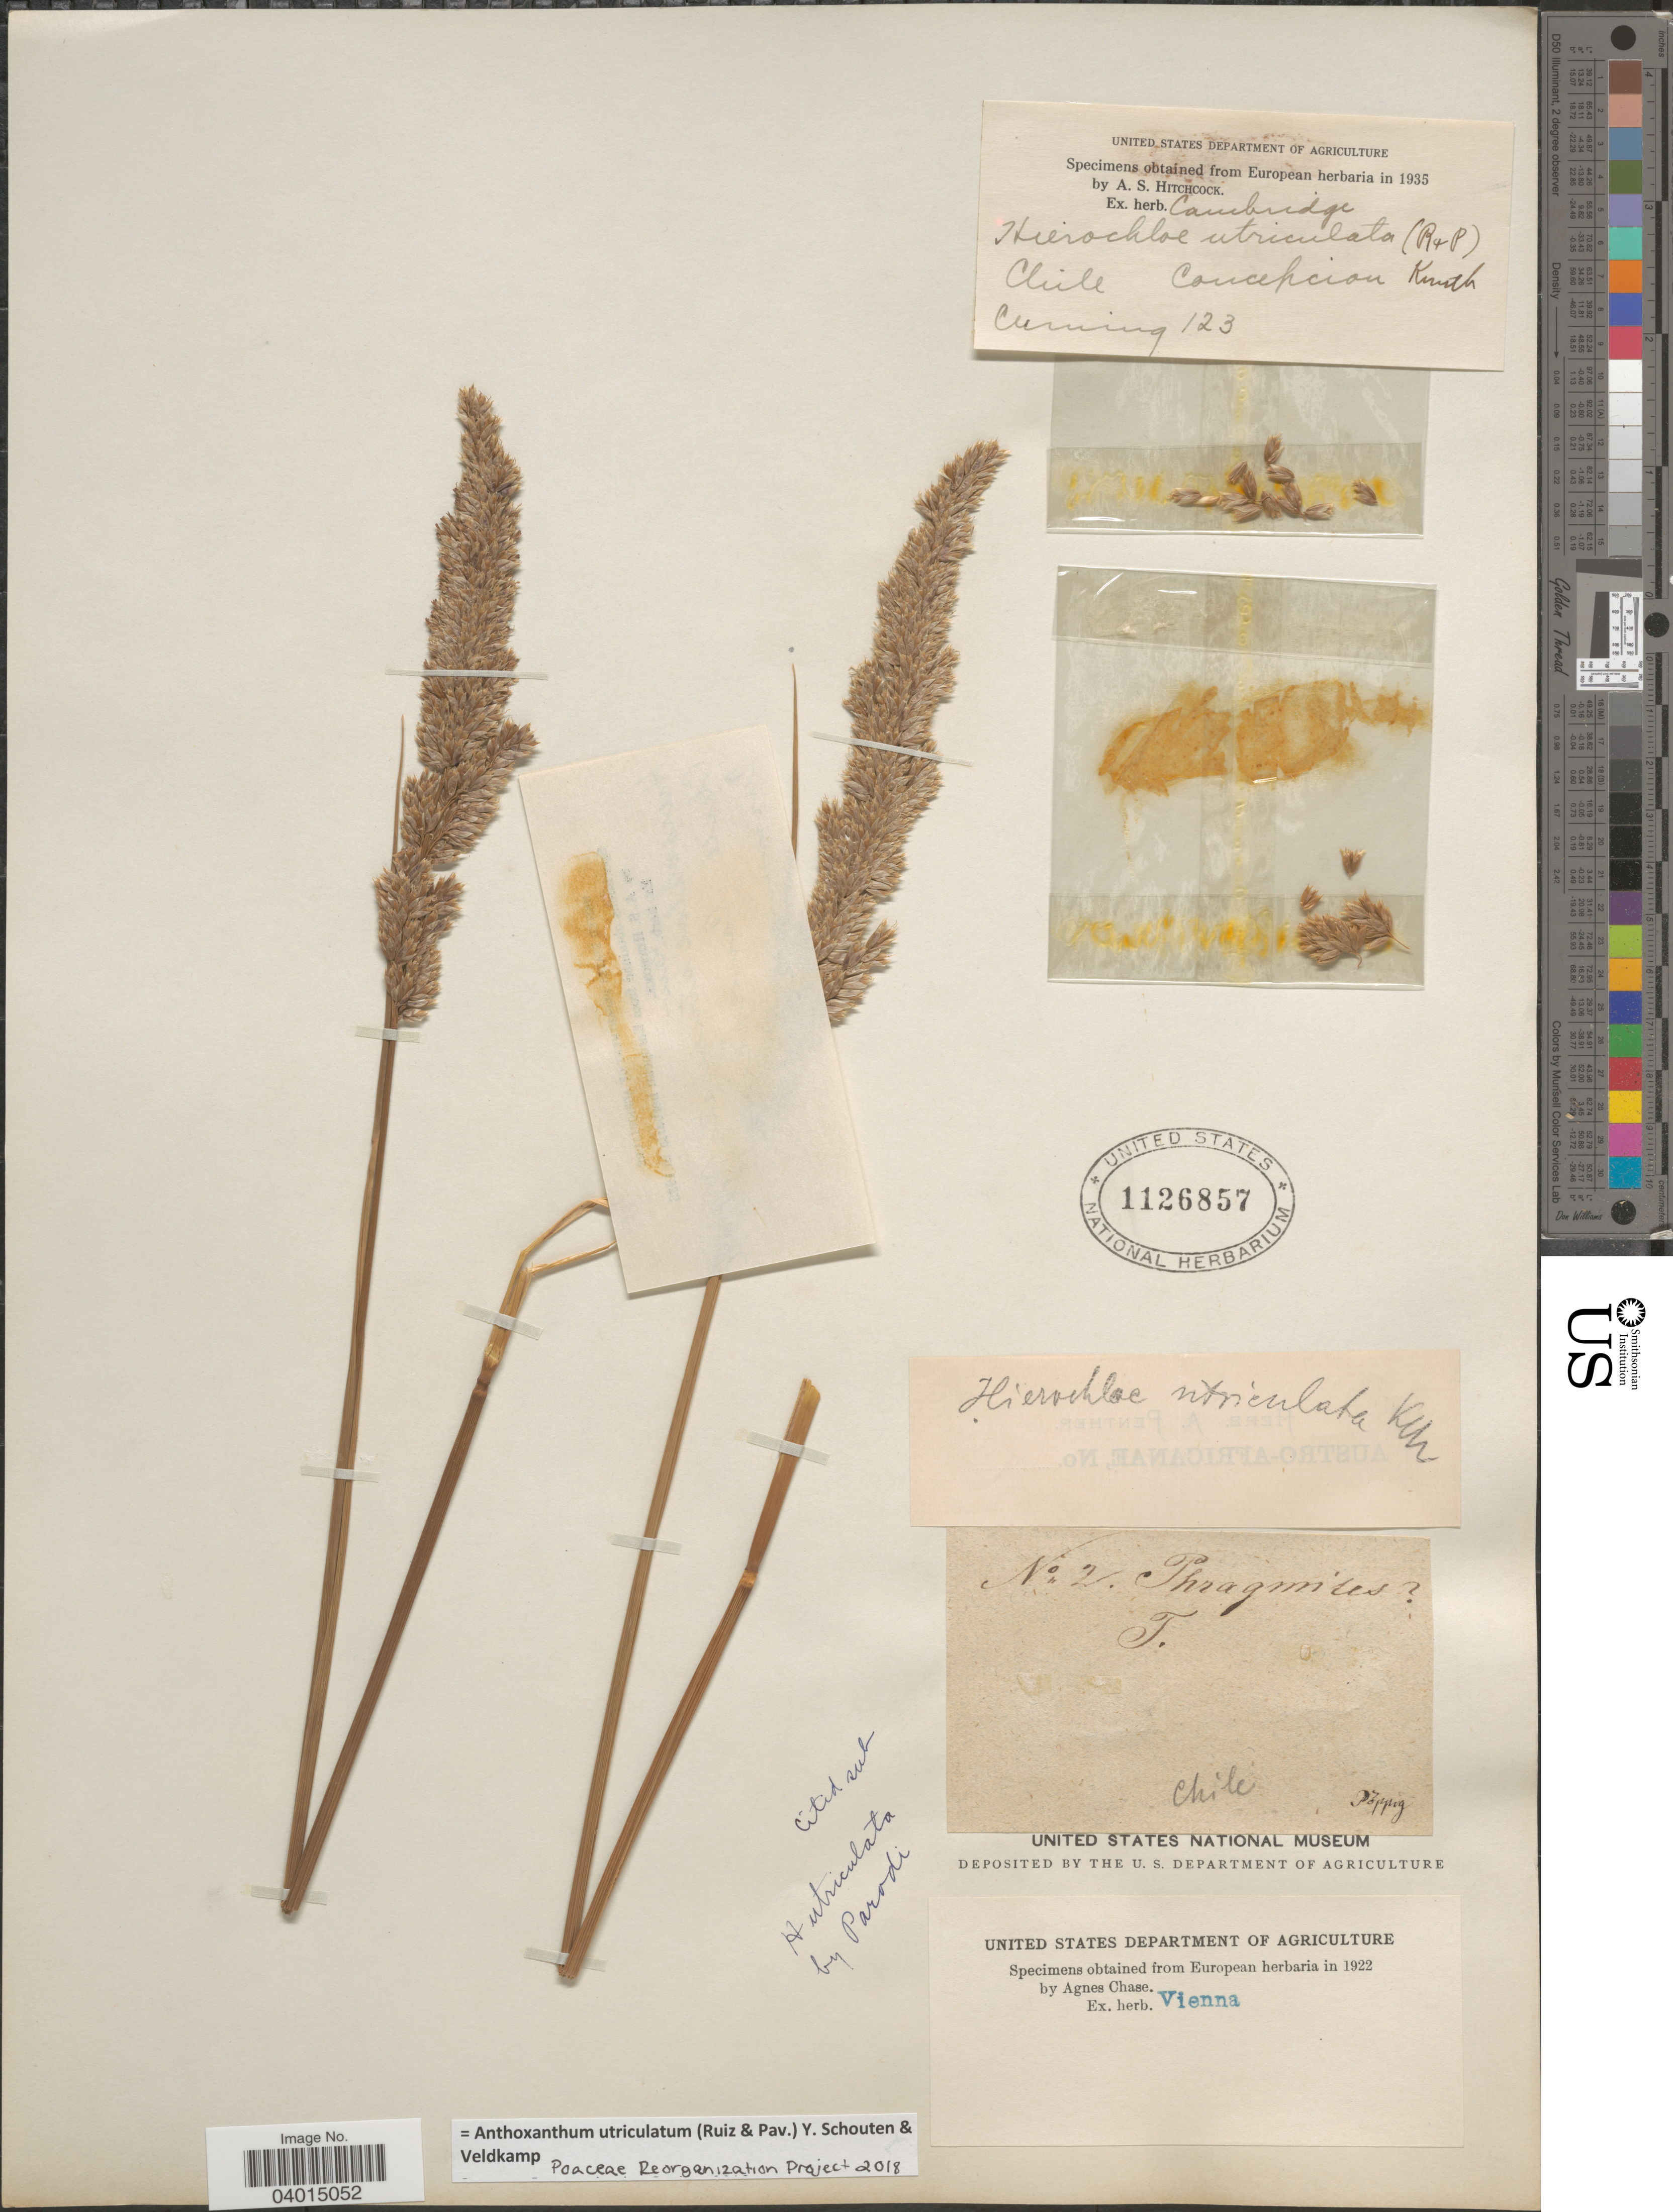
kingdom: Plantae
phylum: Tracheophyta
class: Liliopsida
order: Poales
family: Poaceae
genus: Anthoxanthum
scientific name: Anthoxanthum utriculatum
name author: (Ruiz & Pav.) R.T.A. Schouten & Veldkamp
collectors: -. Cuming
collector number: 123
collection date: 1935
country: Chile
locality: Concepcion.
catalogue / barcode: US 1126857-2